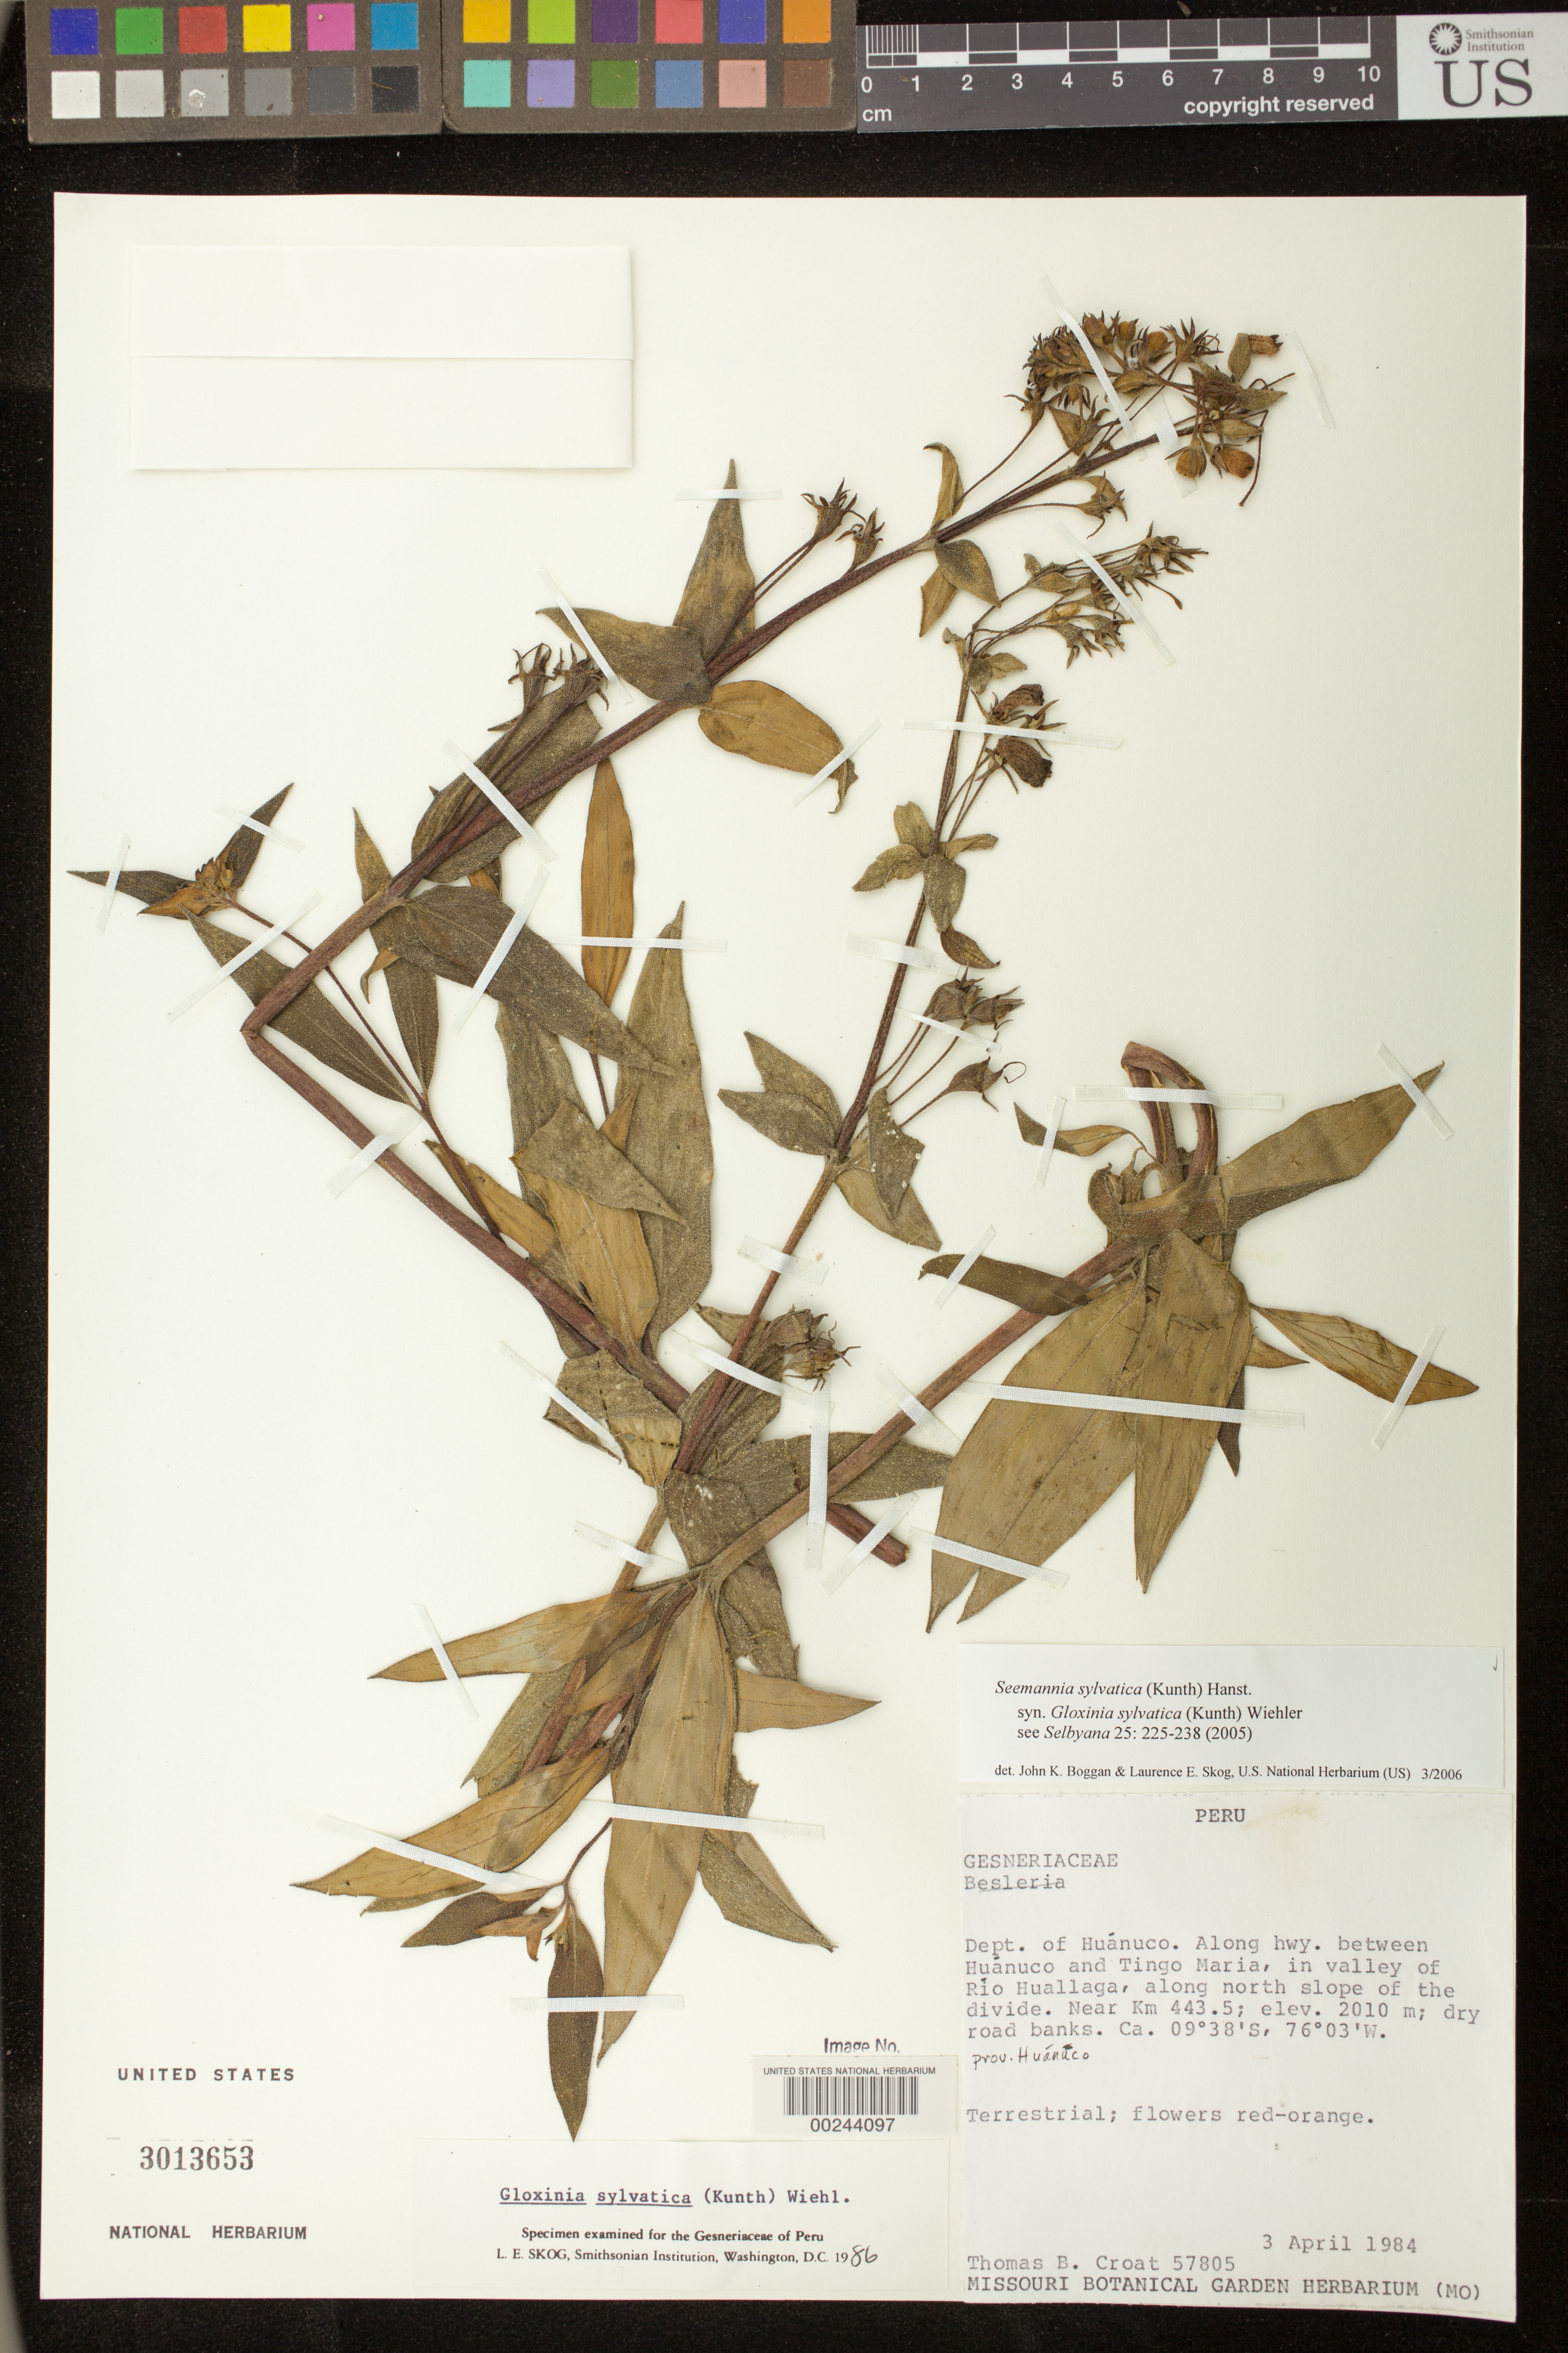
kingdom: Plantae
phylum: Tracheophyta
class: Magnoliopsida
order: Lamiales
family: Gesneriaceae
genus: Seemannia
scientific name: Seemannia sylvatica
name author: (Kunth) Hanst.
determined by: Boggan, J. K.; Skog, L. E.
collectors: T. B. Croat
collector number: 57805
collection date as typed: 03 Apr 1984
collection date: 1984-04-03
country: Peru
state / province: Huánuco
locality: Huanuco, along hwy between Huanuco + Tingo Maria, in valley of Rio Huallaga, along N slope of the divide, near km 443.5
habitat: Dry road banks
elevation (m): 2010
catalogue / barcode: US 3013653